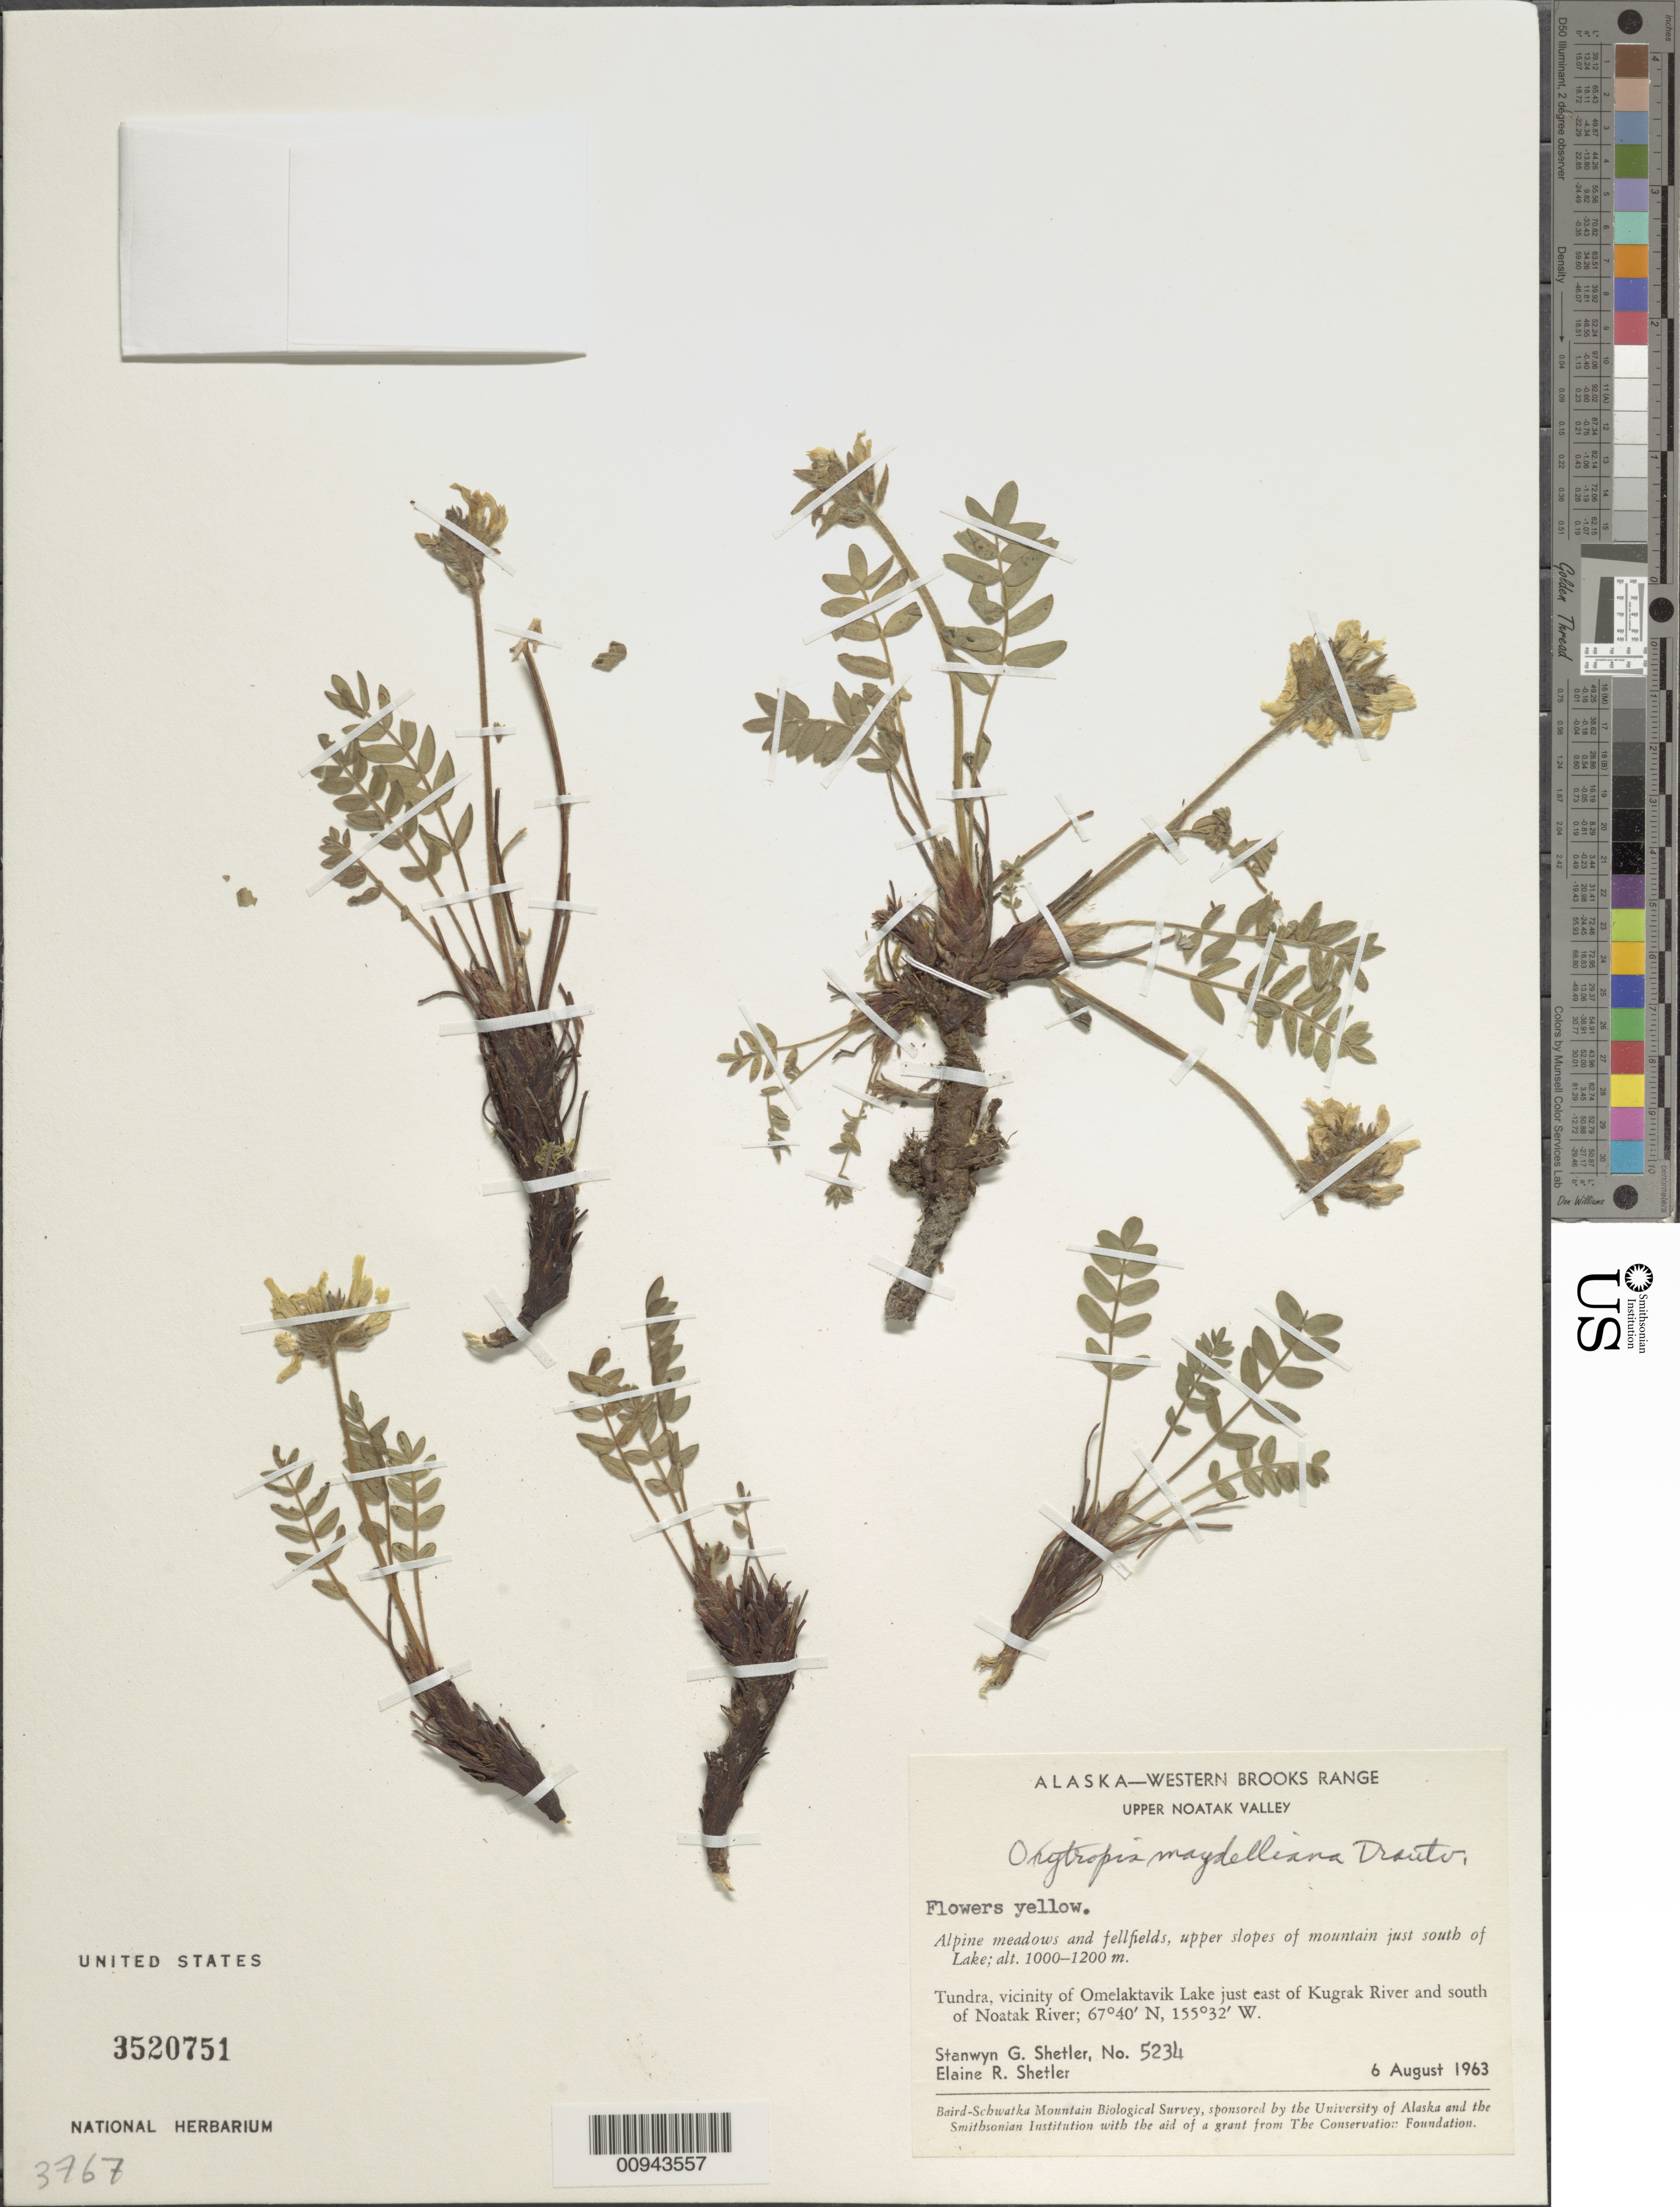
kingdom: Plantae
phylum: Tracheophyta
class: Magnoliopsida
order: Fabales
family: Fabaceae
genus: Oxytropis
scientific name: Oxytropis maydelliana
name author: Trautv.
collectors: S. Shetler & E. R. Shetler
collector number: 5234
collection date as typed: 06 Aug 1963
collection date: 1963-08-06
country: United States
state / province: Alaska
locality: Vicinity of Omelaktavik Lake just east of Kugrak River and south of Noatak River. Western Brooks Range, Upper Noatak Valley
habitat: Tundra. Alpine meadows and fellfields, upper slopes of mountain just south of Lake.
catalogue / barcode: US 3520751